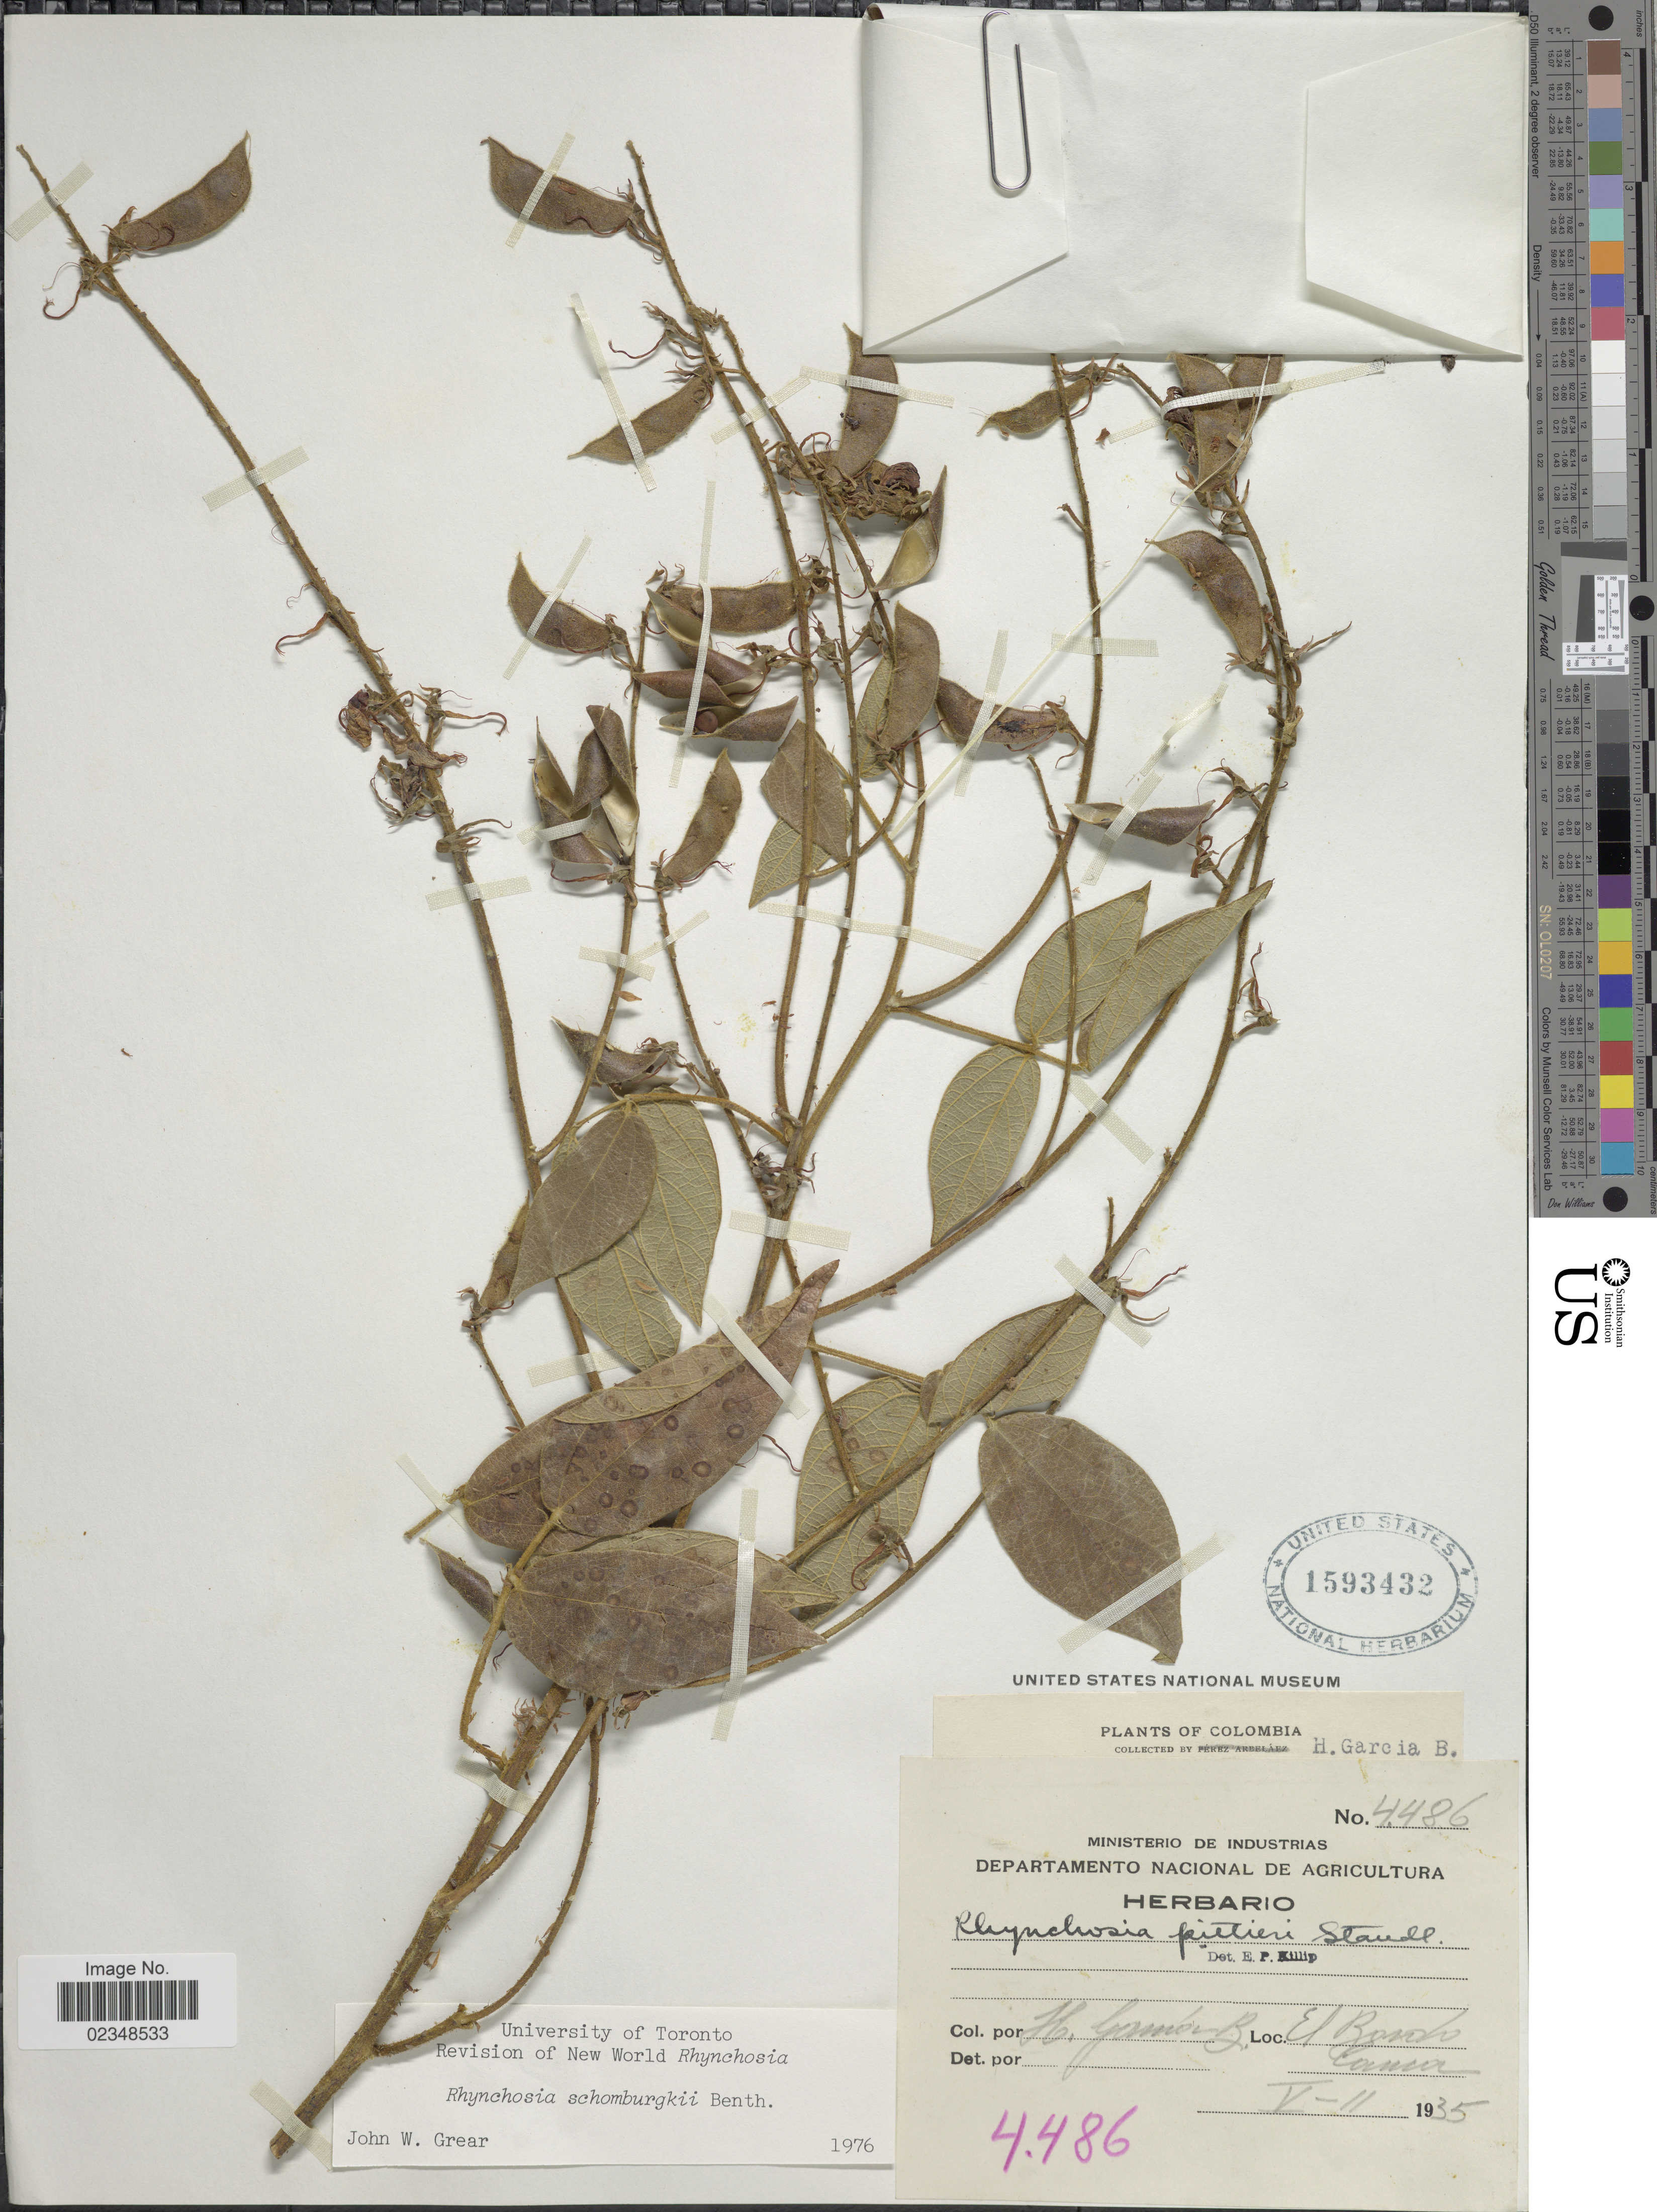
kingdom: Plantae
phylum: Tracheophyta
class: Magnoliopsida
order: Fabales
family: Fabaceae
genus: Rhynchosia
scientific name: Rhynchosia schomburgkii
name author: Benth. in Mart.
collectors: H. García Barriga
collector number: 4486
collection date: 1935-05-11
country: Colombia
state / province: Cauca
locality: El Bordo.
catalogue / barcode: US 1593432